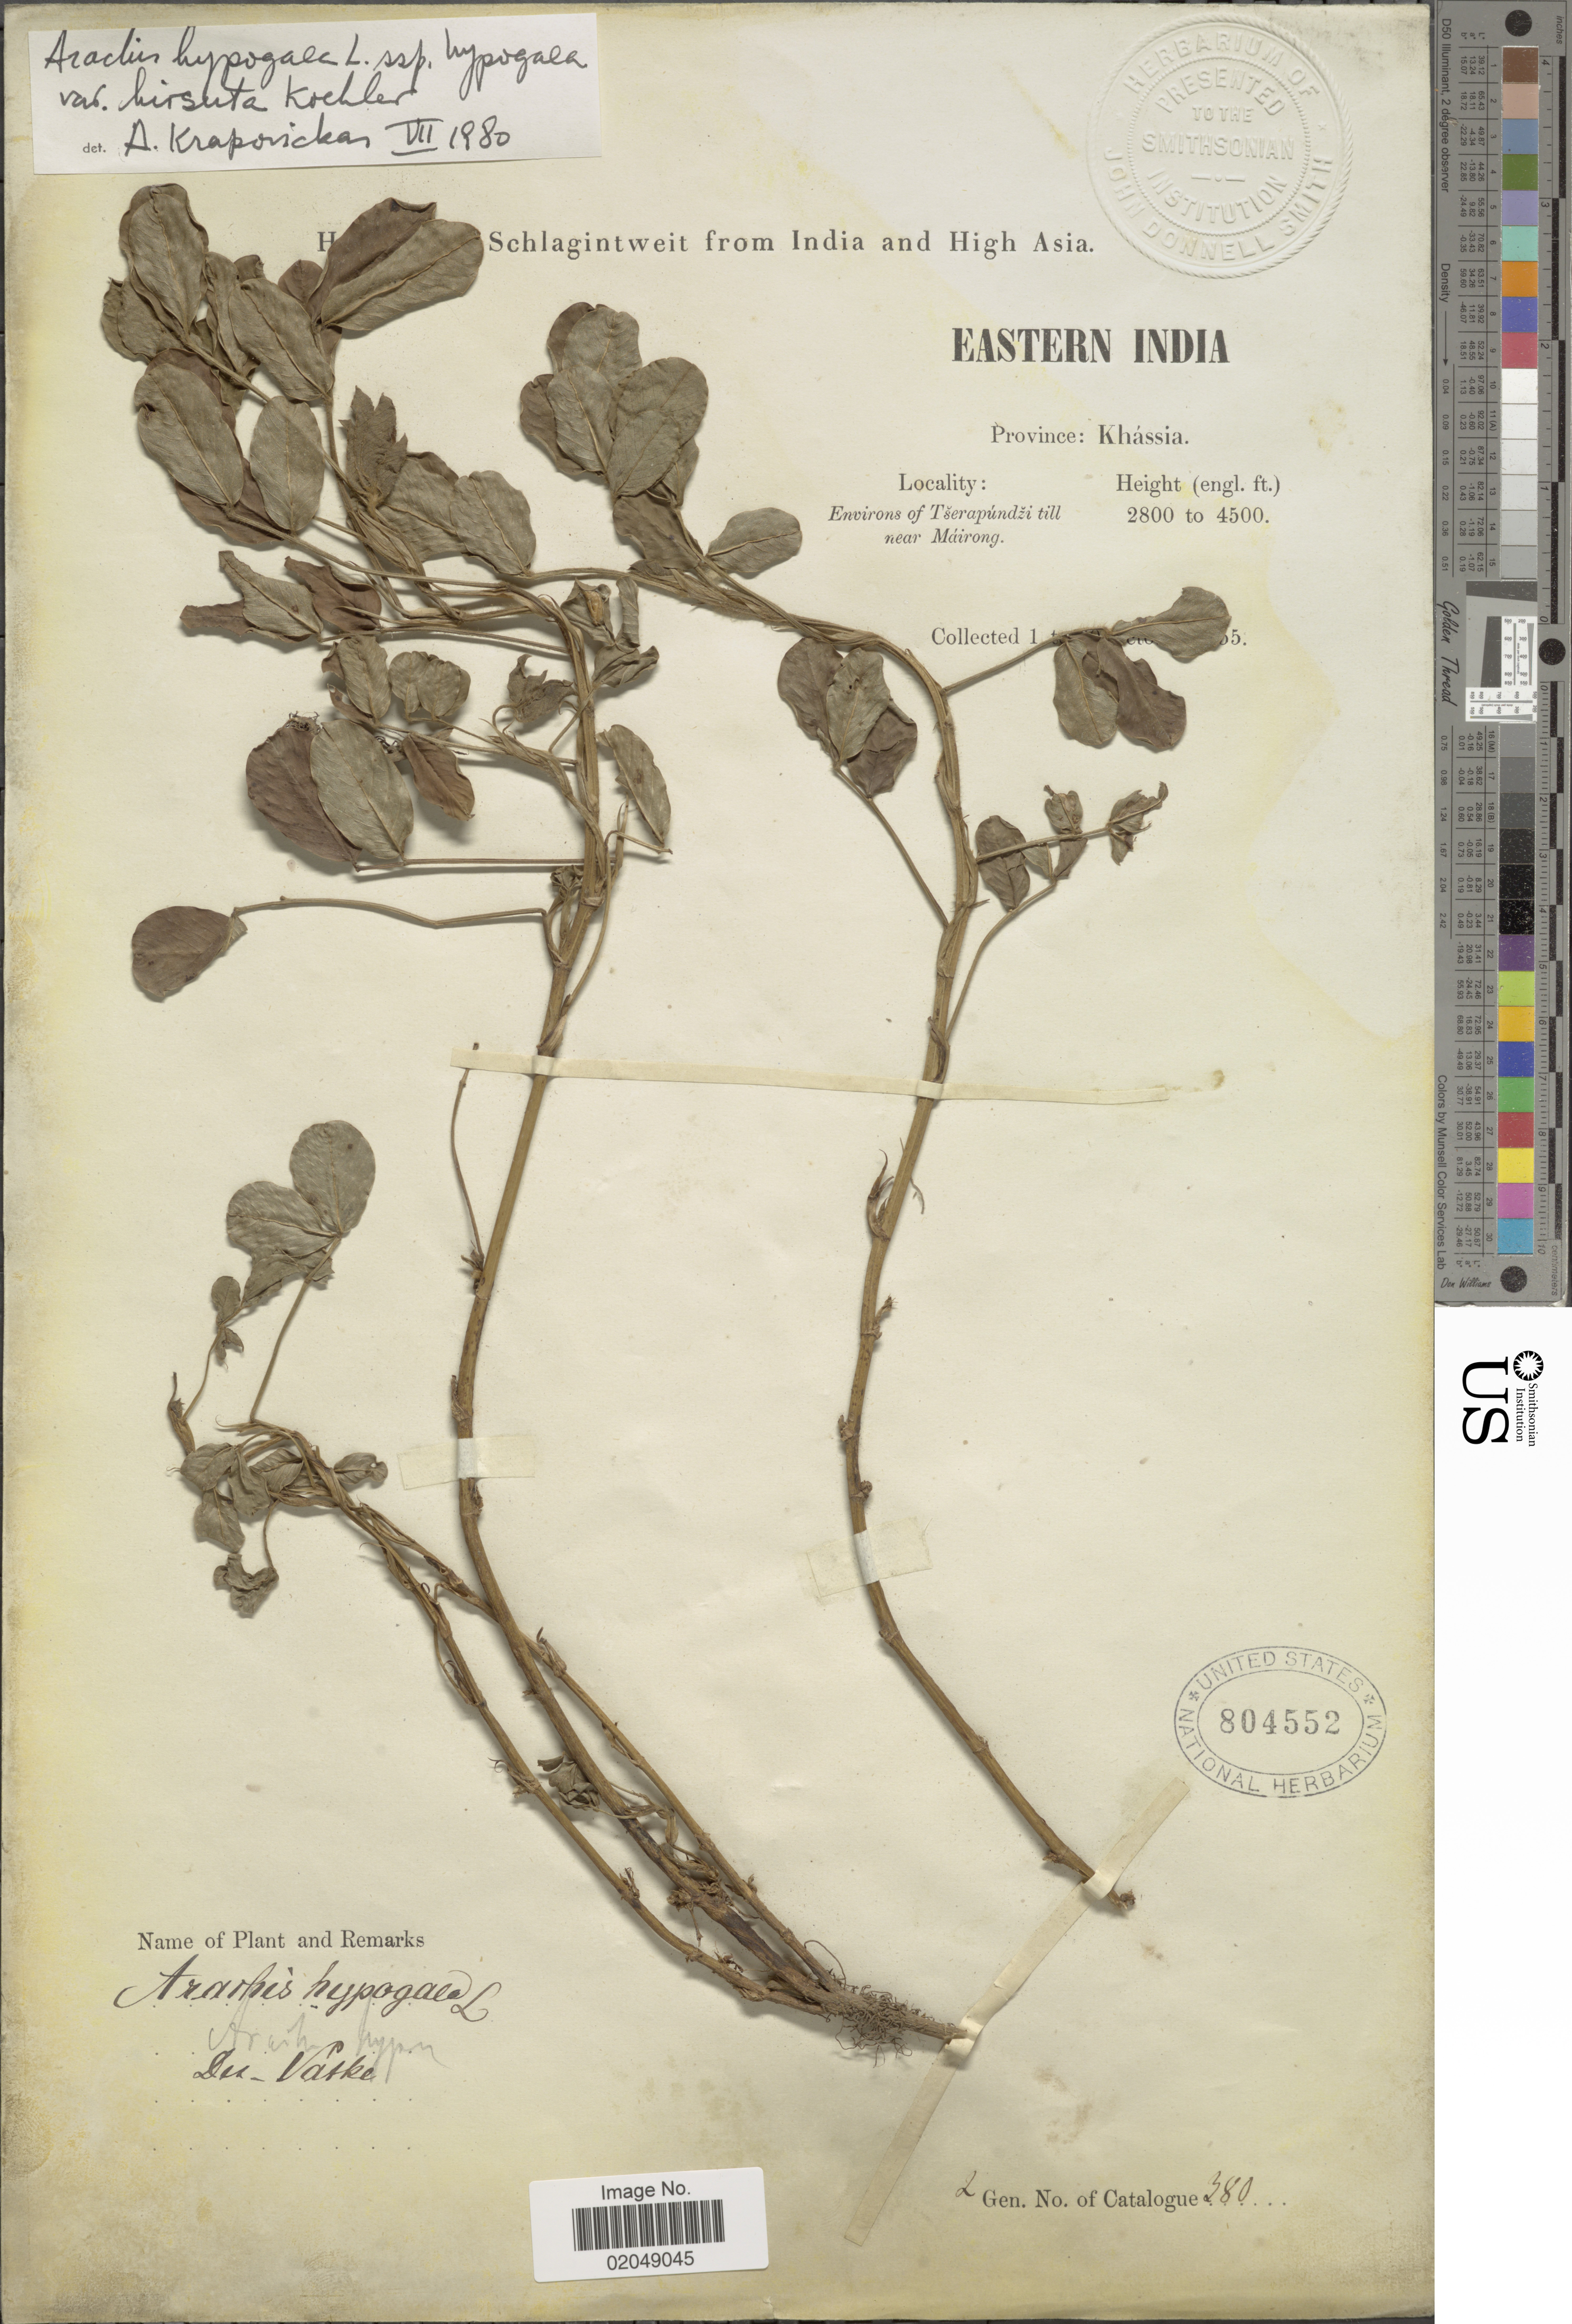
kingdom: Plantae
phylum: Tracheophyta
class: Magnoliopsida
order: Fabales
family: Fabaceae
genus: Arachis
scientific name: Arachis hypogaea subsp. hypogaea var. hirsuta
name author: Köhler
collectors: ex herb. Schlagintweit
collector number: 380?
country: India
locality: Eastern India, Province Khassia, environs of Tserapundzi till near Mairong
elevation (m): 853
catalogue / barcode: US 804552